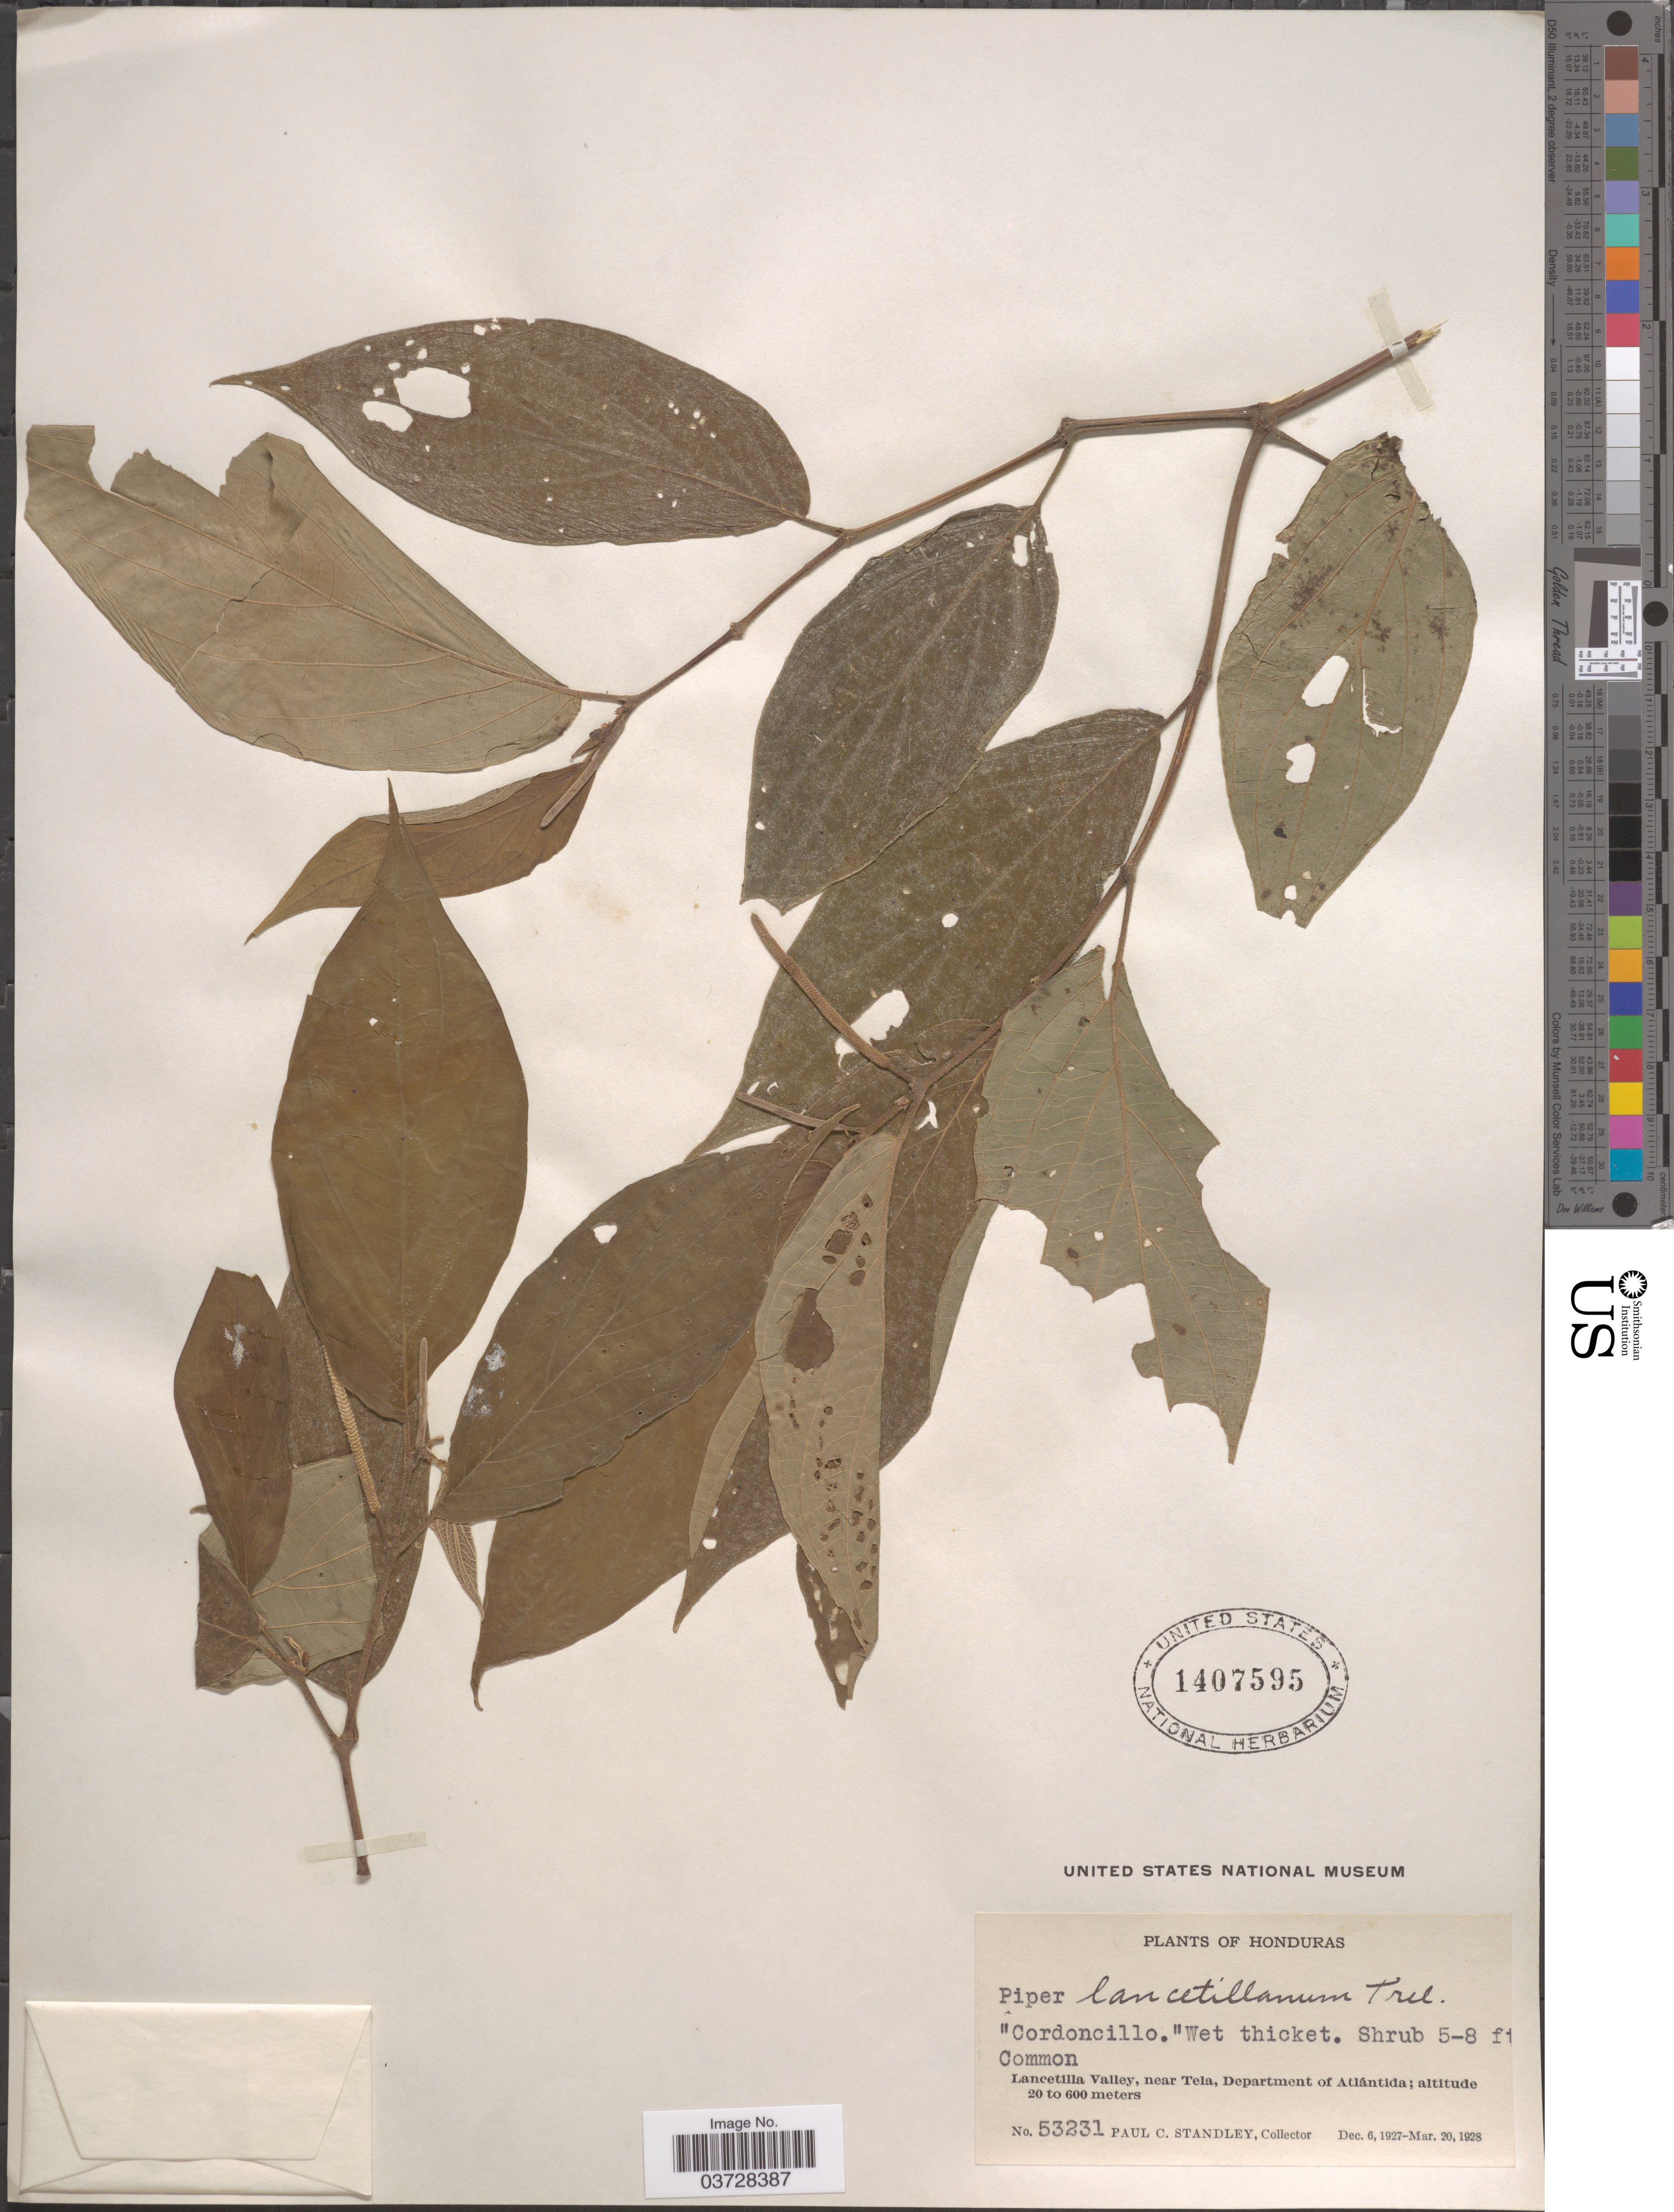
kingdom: Plantae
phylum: Tracheophyta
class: Magnoliopsida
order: Piperales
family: Piperaceae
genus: Piper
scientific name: Piper lancetillanum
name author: Trel.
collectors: P. C. Standley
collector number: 53231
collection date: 1927-12-06/1928-03-20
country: Honduras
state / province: Atlantida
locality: Lancetilla Valley, near Tela, Department of Atlántida.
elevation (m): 20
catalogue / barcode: US 1407595